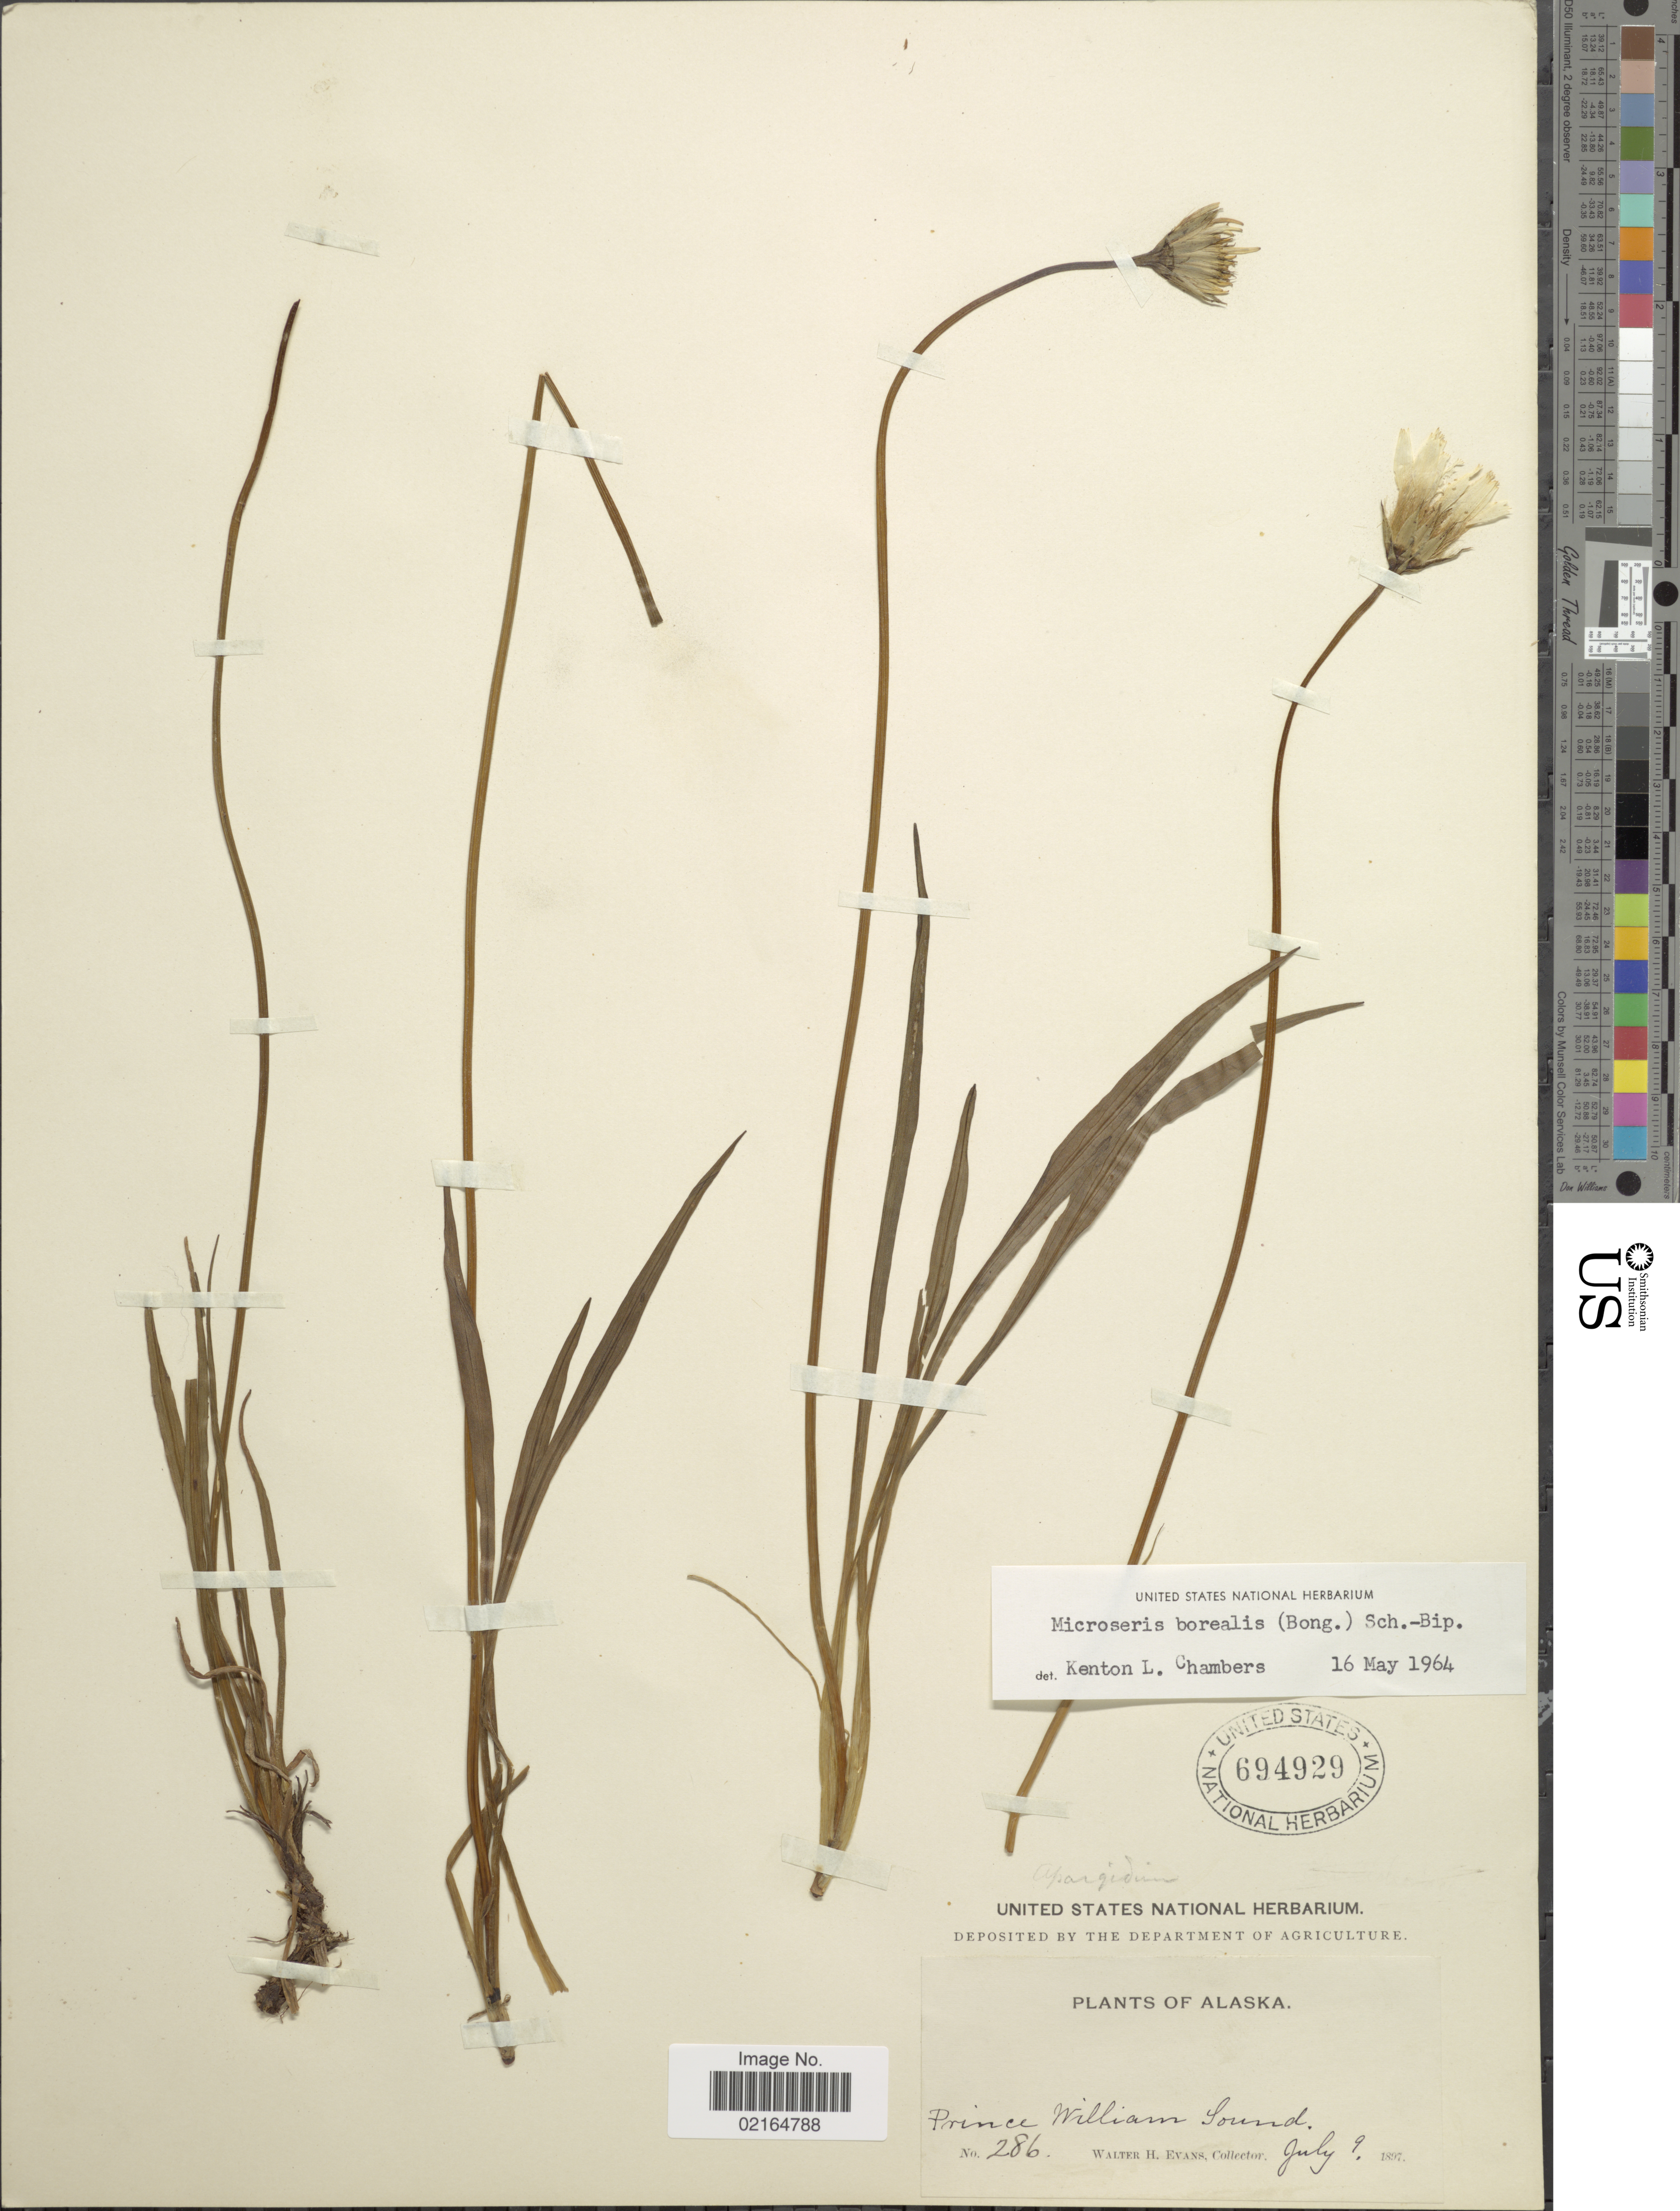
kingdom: Plantae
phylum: Tracheophyta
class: Magnoliopsida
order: Asterales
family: Asteraceae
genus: Microseris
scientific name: Microseris borealis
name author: (Bong.) Sch. Bip.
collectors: W. H. Evans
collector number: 286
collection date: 1897-07-09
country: United States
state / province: Alaska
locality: Prince William Sound.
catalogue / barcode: US 694929